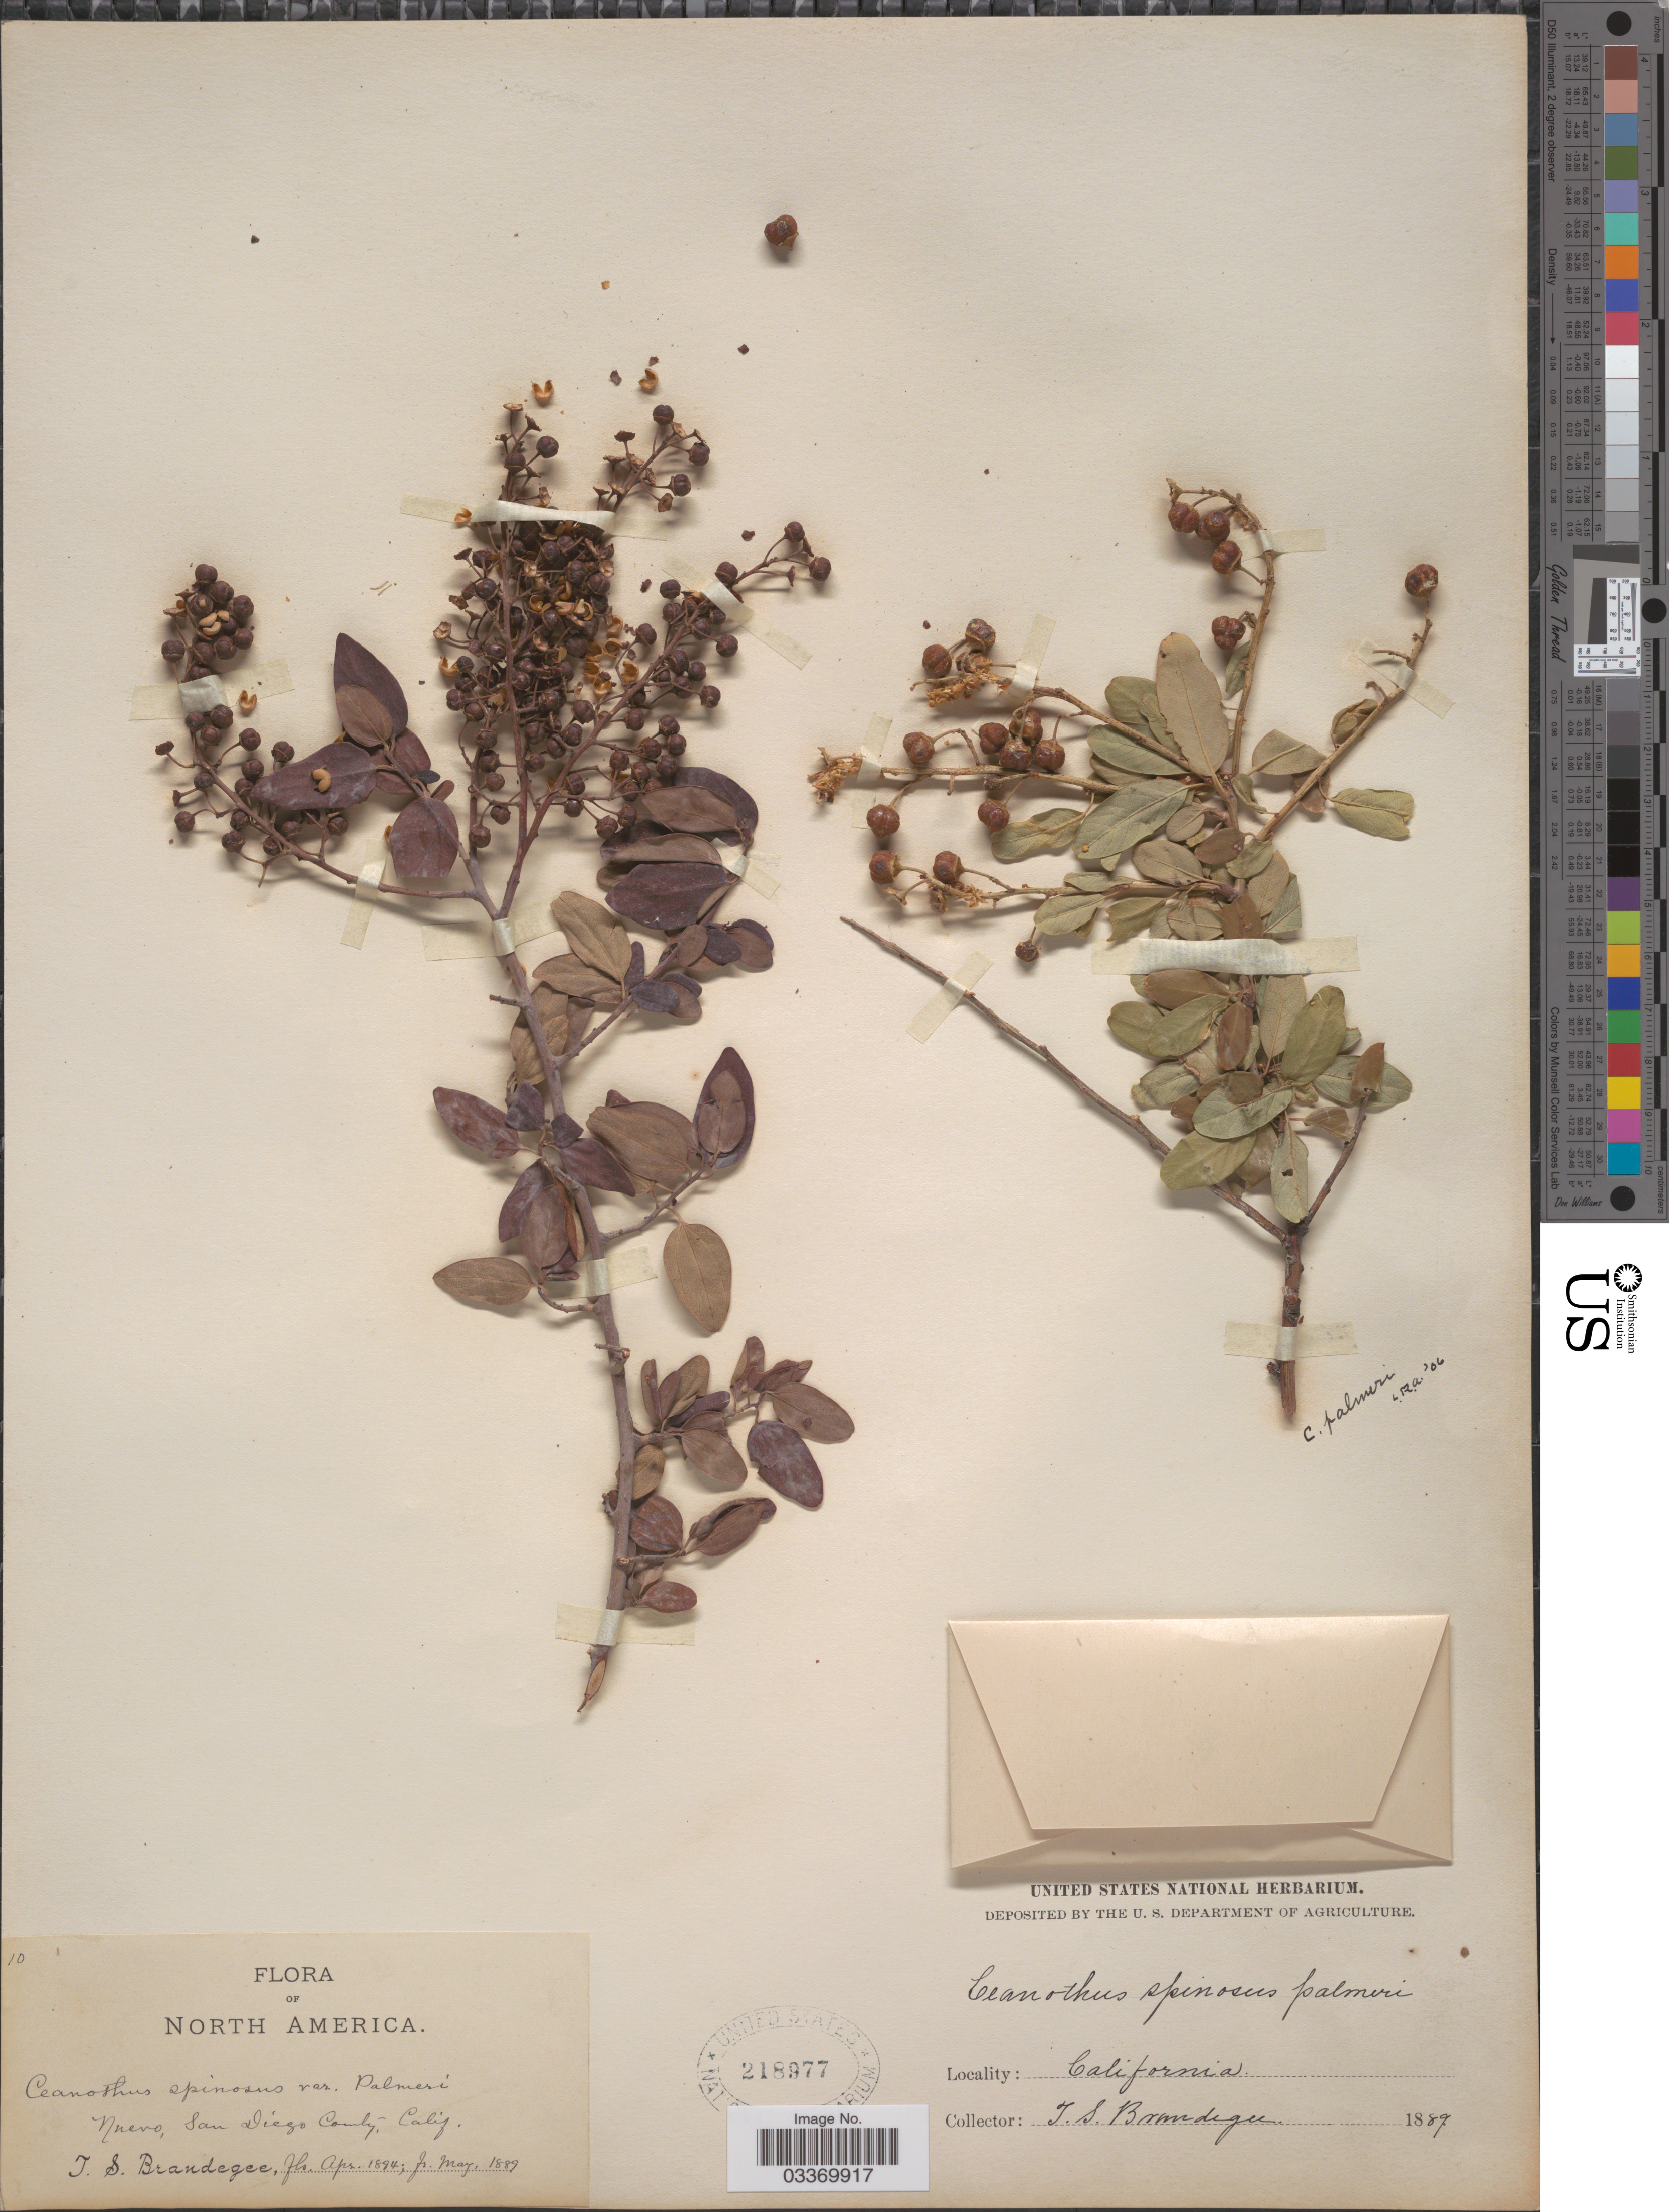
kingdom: Plantae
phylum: Tracheophyta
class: Magnoliopsida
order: Rosales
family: Rhamnaceae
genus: Ceanothus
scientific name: Ceanothus palmeri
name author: Trel.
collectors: T. S. Brandegee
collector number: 10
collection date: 1889-05/1894-04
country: United States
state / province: California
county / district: San Diego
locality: Nuevo, San Diego County.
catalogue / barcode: US 218977